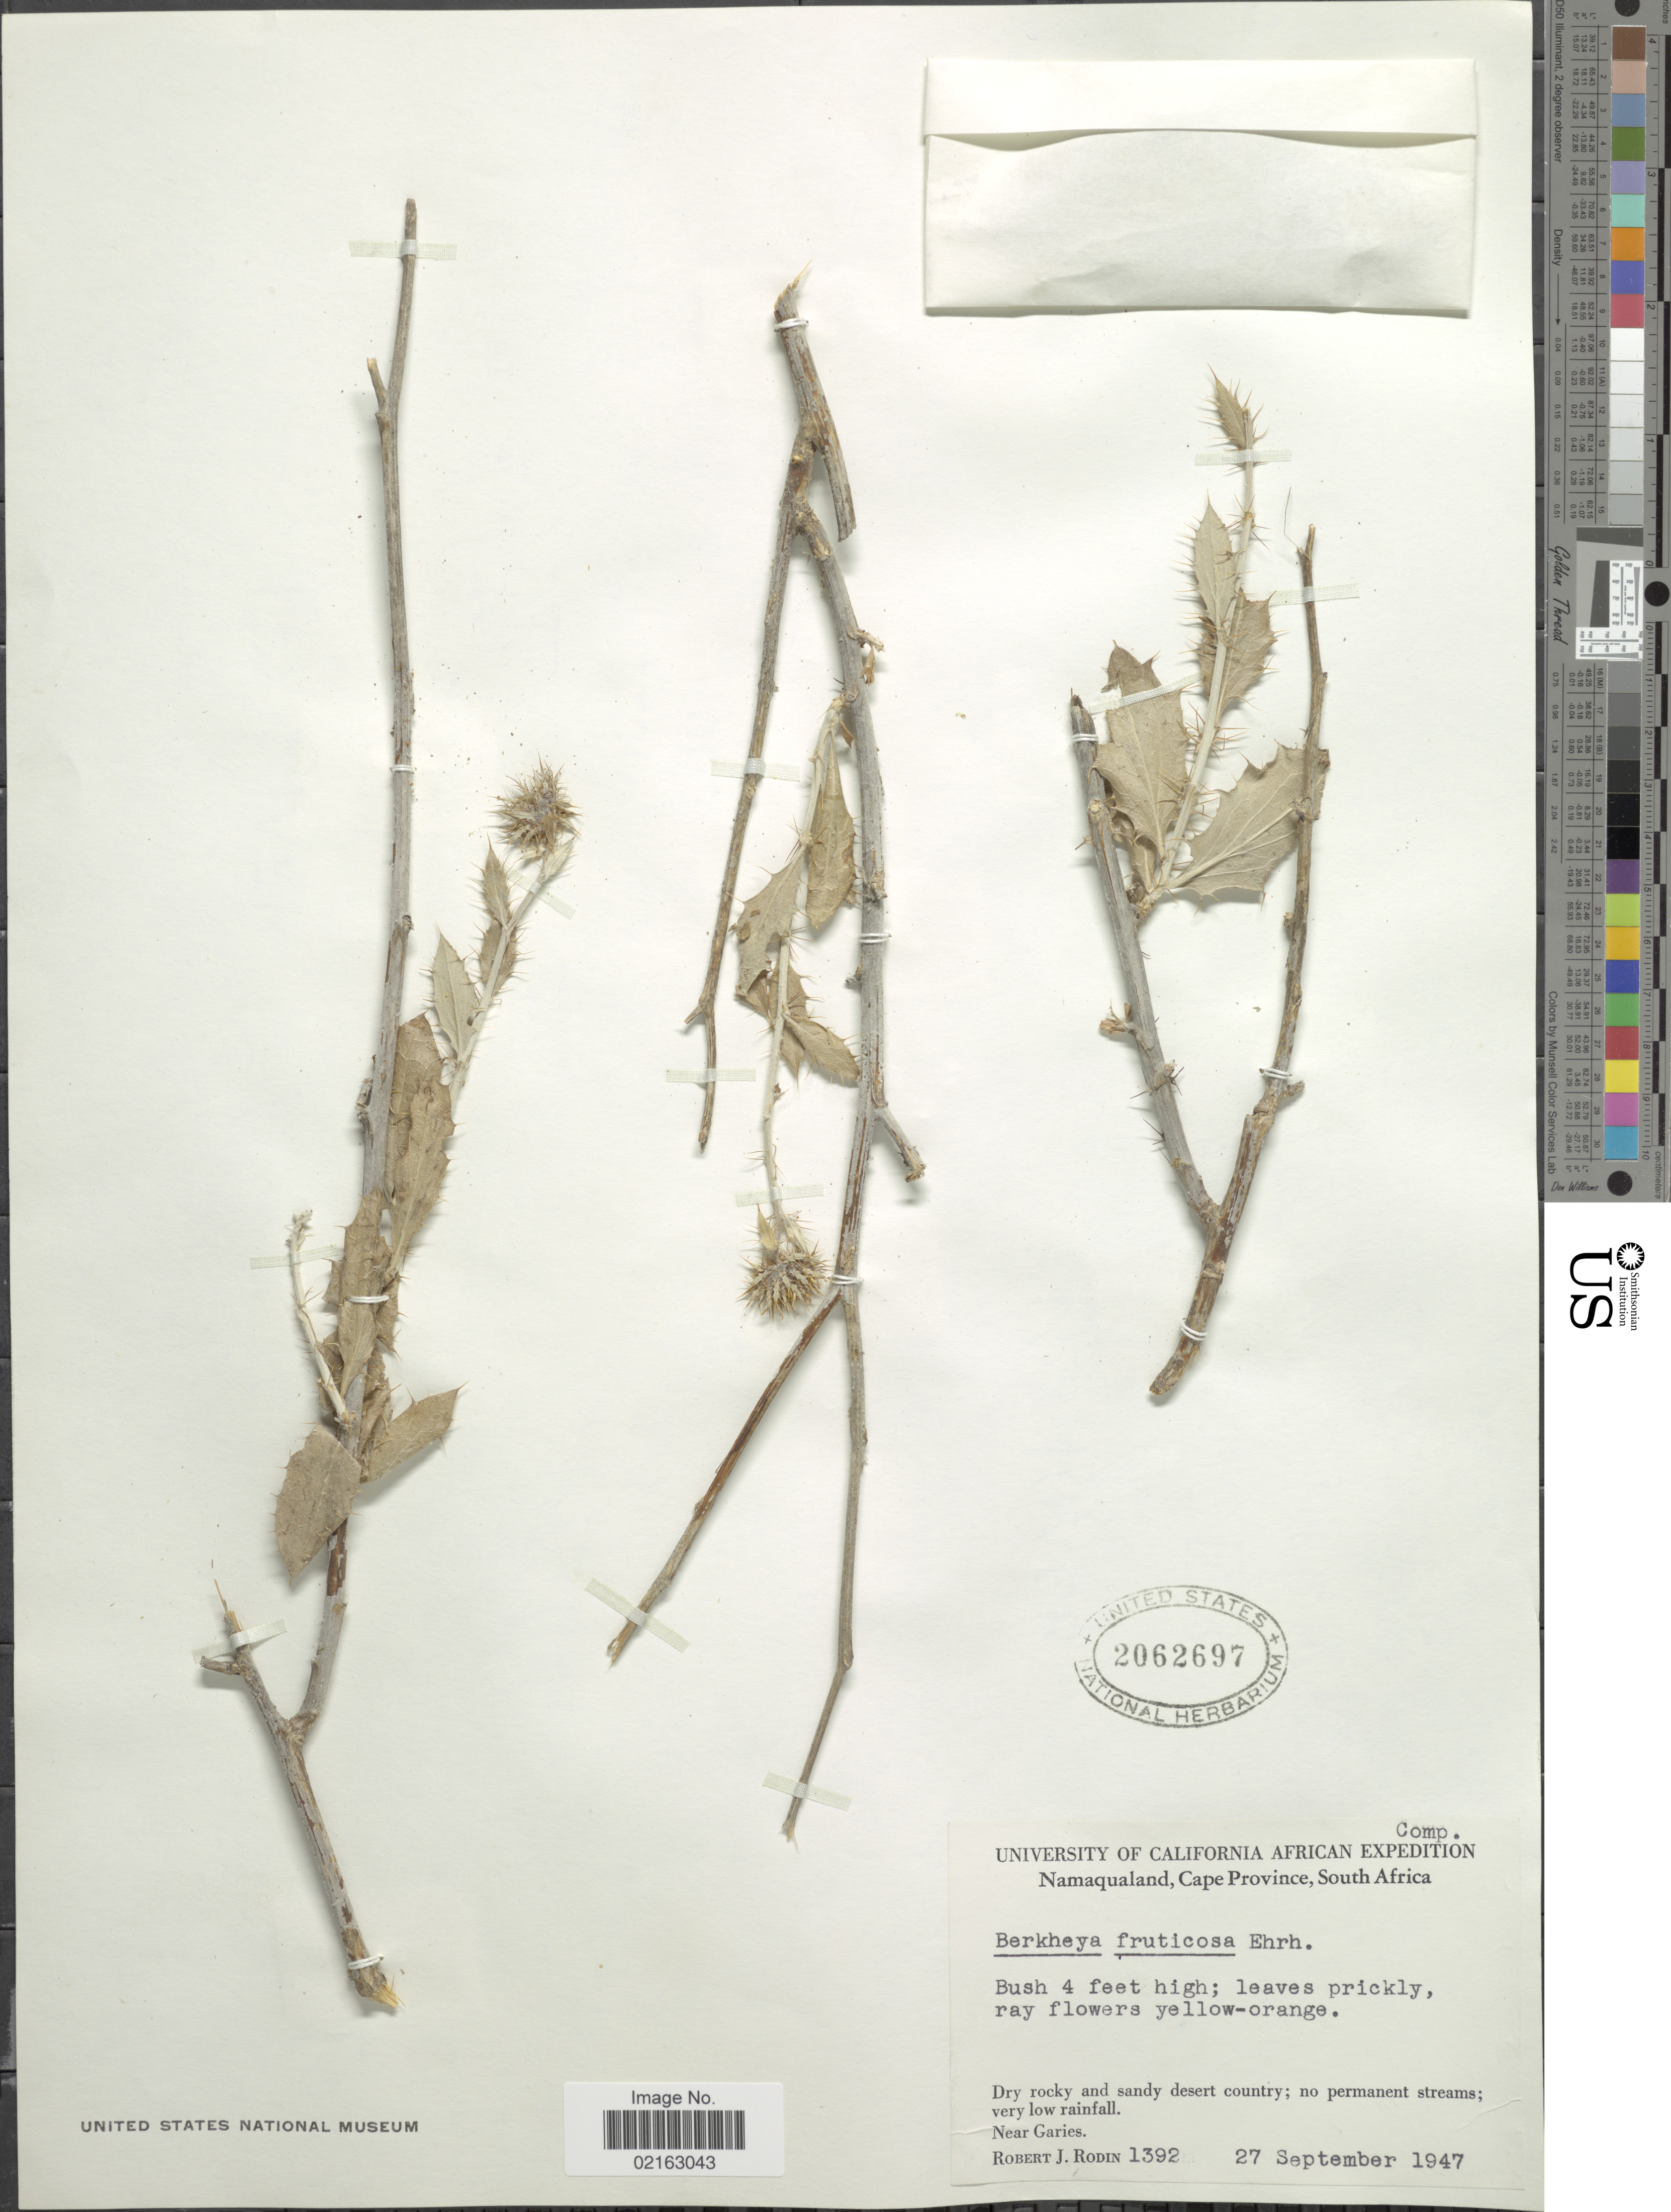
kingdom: Plantae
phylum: Tracheophyta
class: Magnoliopsida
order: Asterales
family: Asteraceae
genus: Berkheya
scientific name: Berkheya fruticosa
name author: (L.) Ehrh.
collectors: R. J. Rodin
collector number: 1392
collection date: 1947-09-27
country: South Africa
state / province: Northern Cape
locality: Namaqualand, Cape Province, South Africa. Near Garies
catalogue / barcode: US 2062697